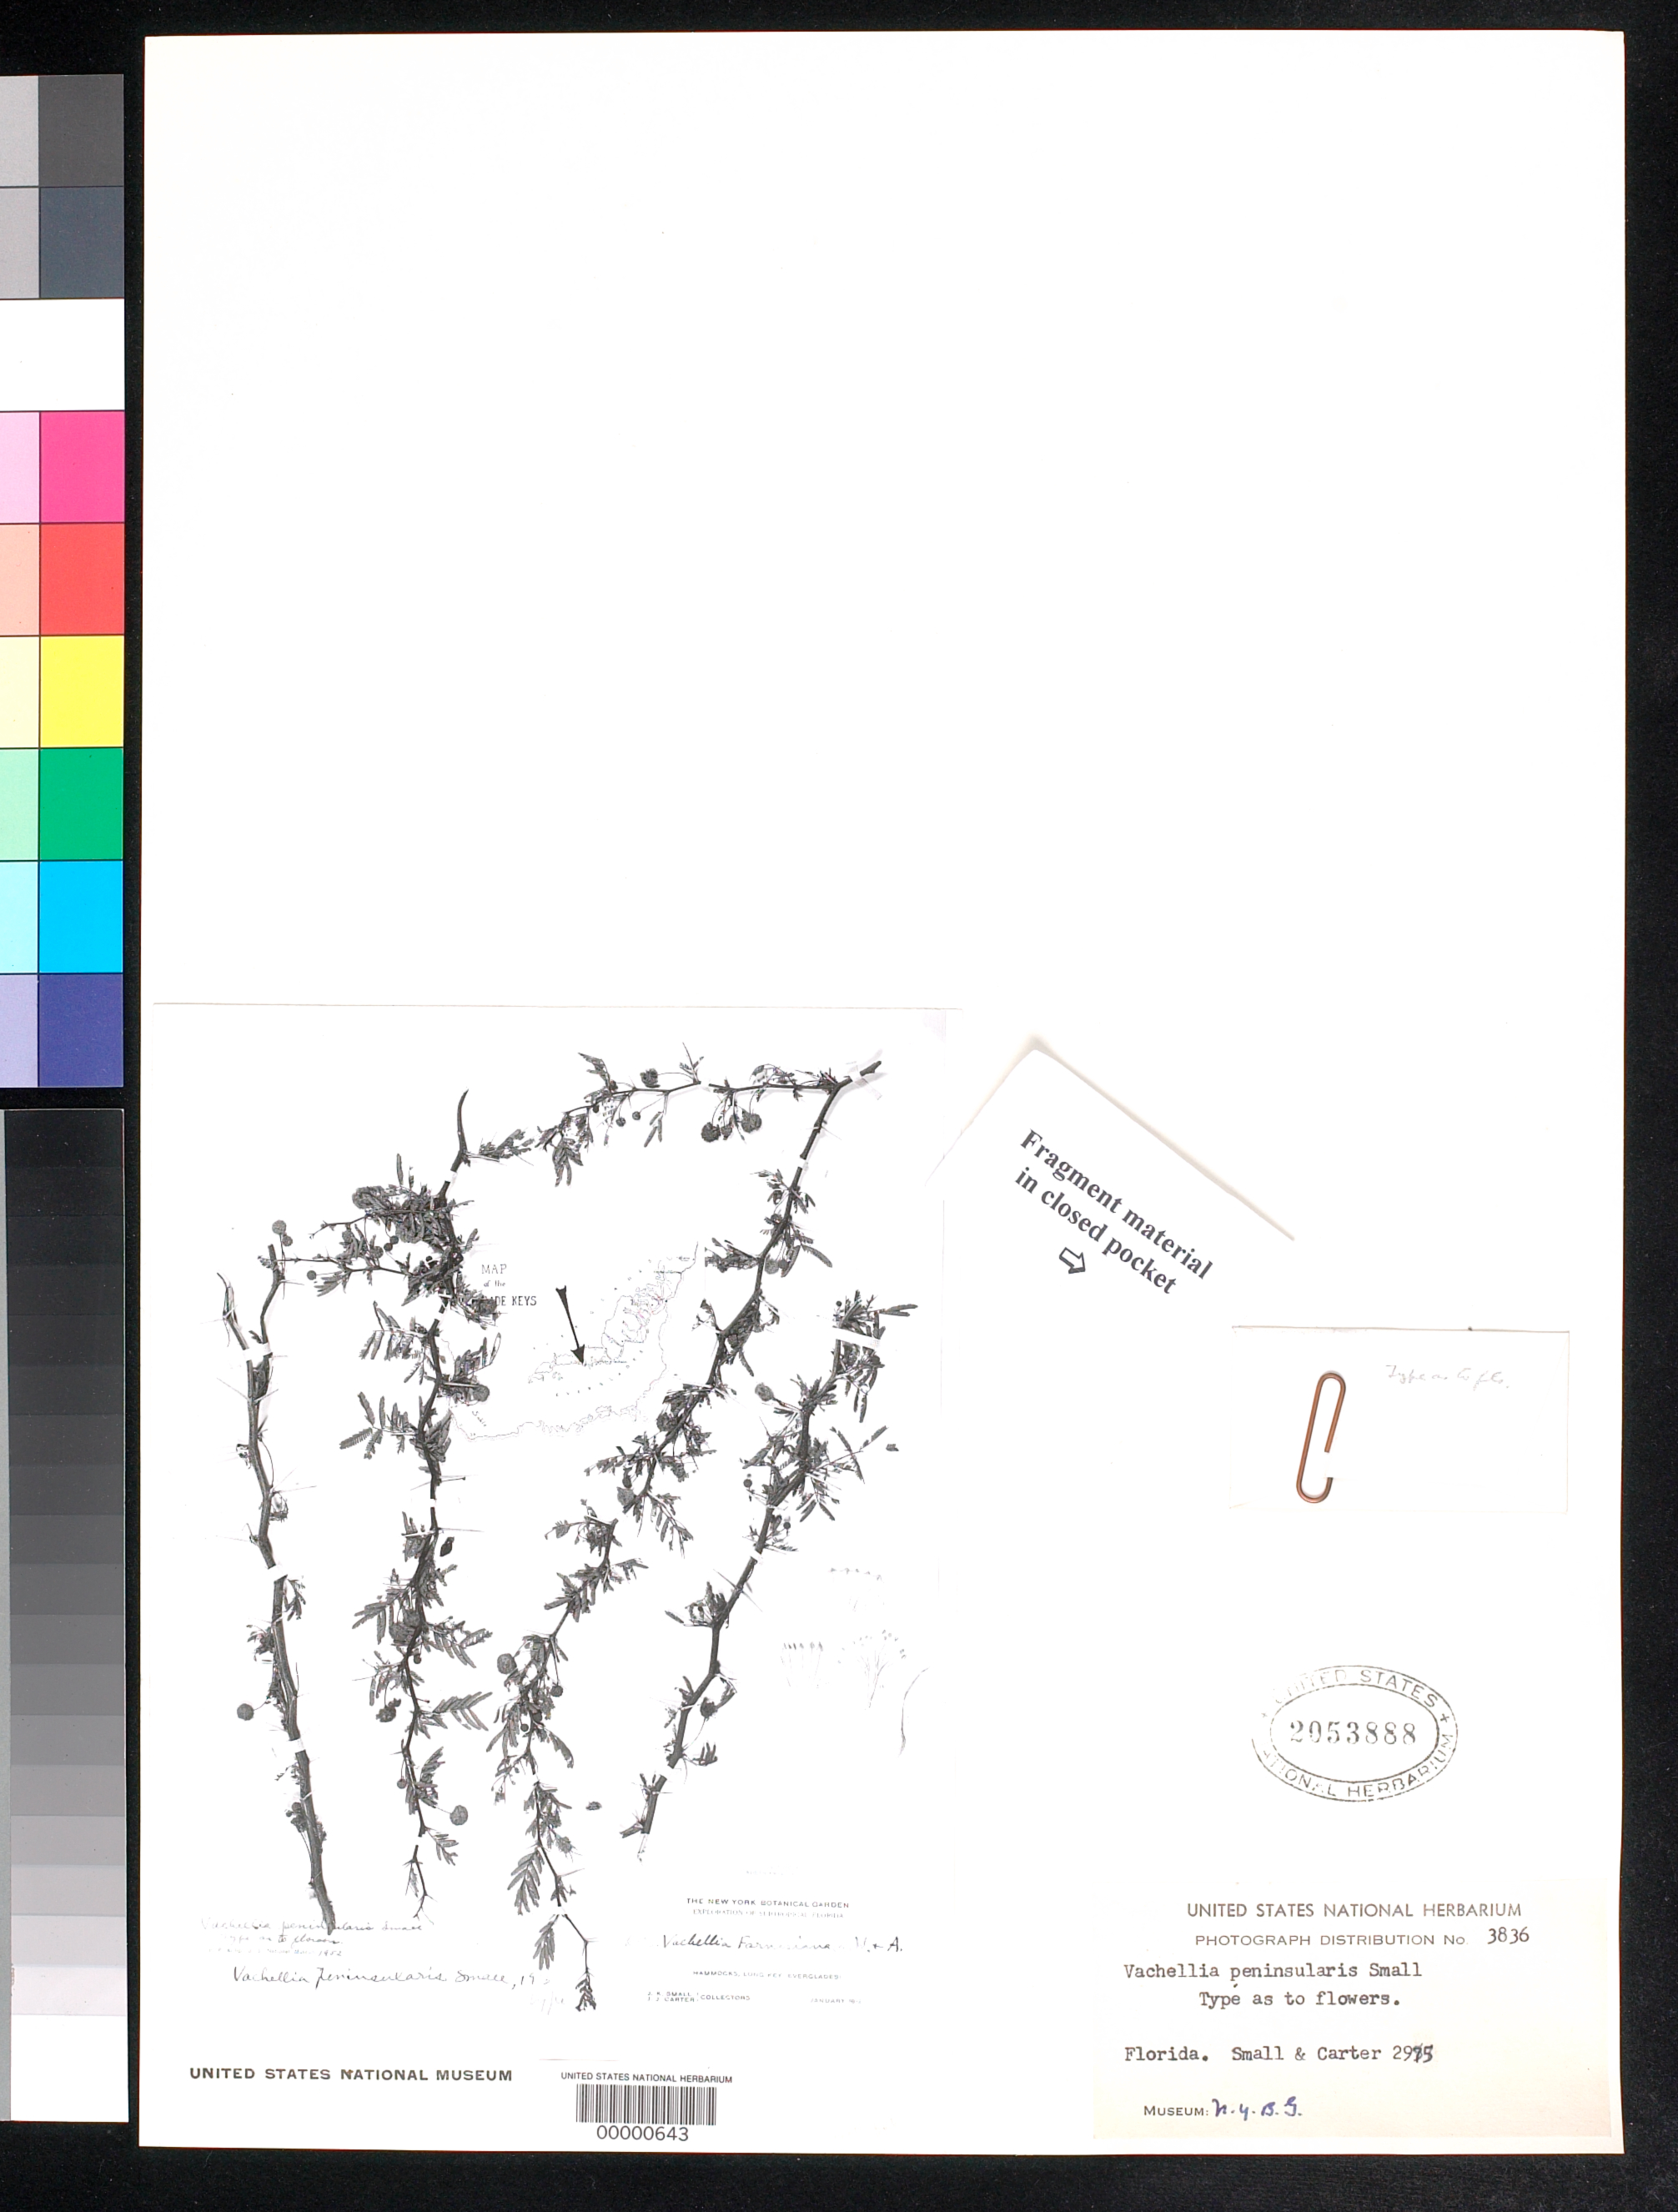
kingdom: Plantae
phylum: Tracheophyta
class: Magnoliopsida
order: Fabales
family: Fabaceae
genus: Vachellia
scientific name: Vachellia peninsularis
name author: Small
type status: Type Fragment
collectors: J. K. Small & J. J. Carter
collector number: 2995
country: United States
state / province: Florida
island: Long (Pine) Key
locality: Everglades.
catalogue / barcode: US 2053888